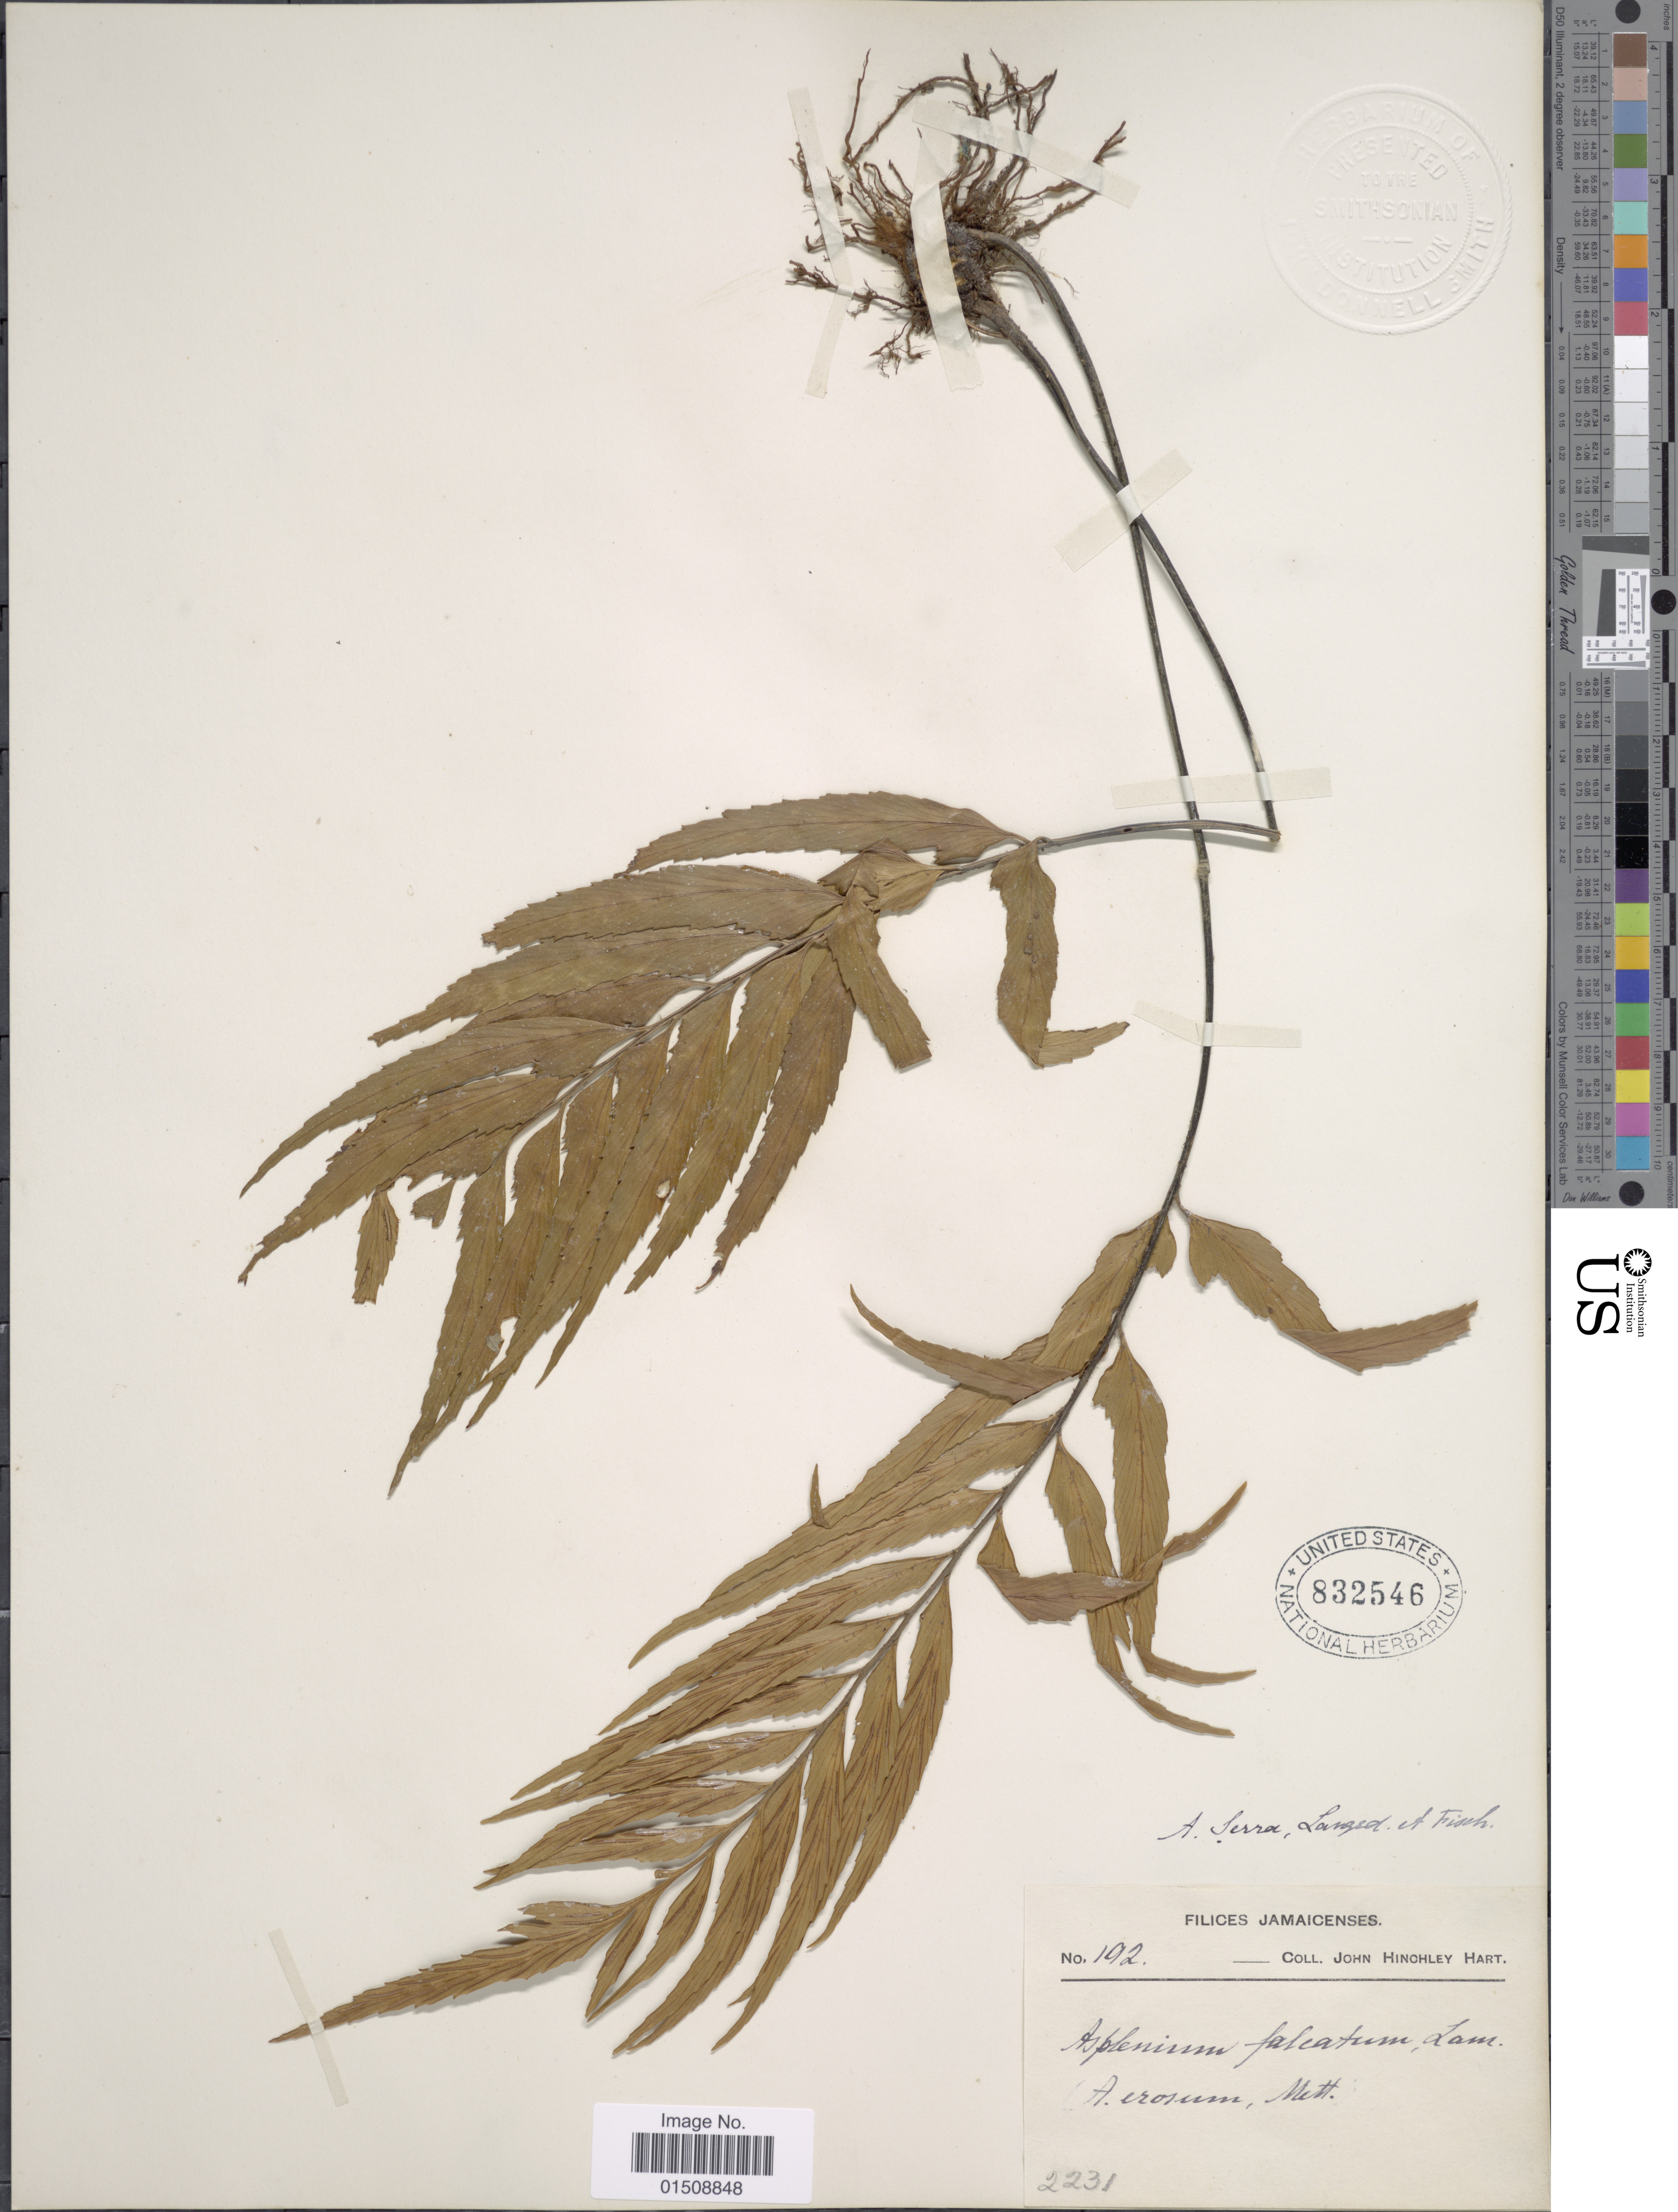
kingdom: Plantae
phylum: Tracheophyta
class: Polypodiopsida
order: Polypodiales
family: Aspleniaceae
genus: Asplenium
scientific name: Asplenium erosum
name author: L.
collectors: J. H. Hart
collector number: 192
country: Jamaica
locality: Jamaicenses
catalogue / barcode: US 832546